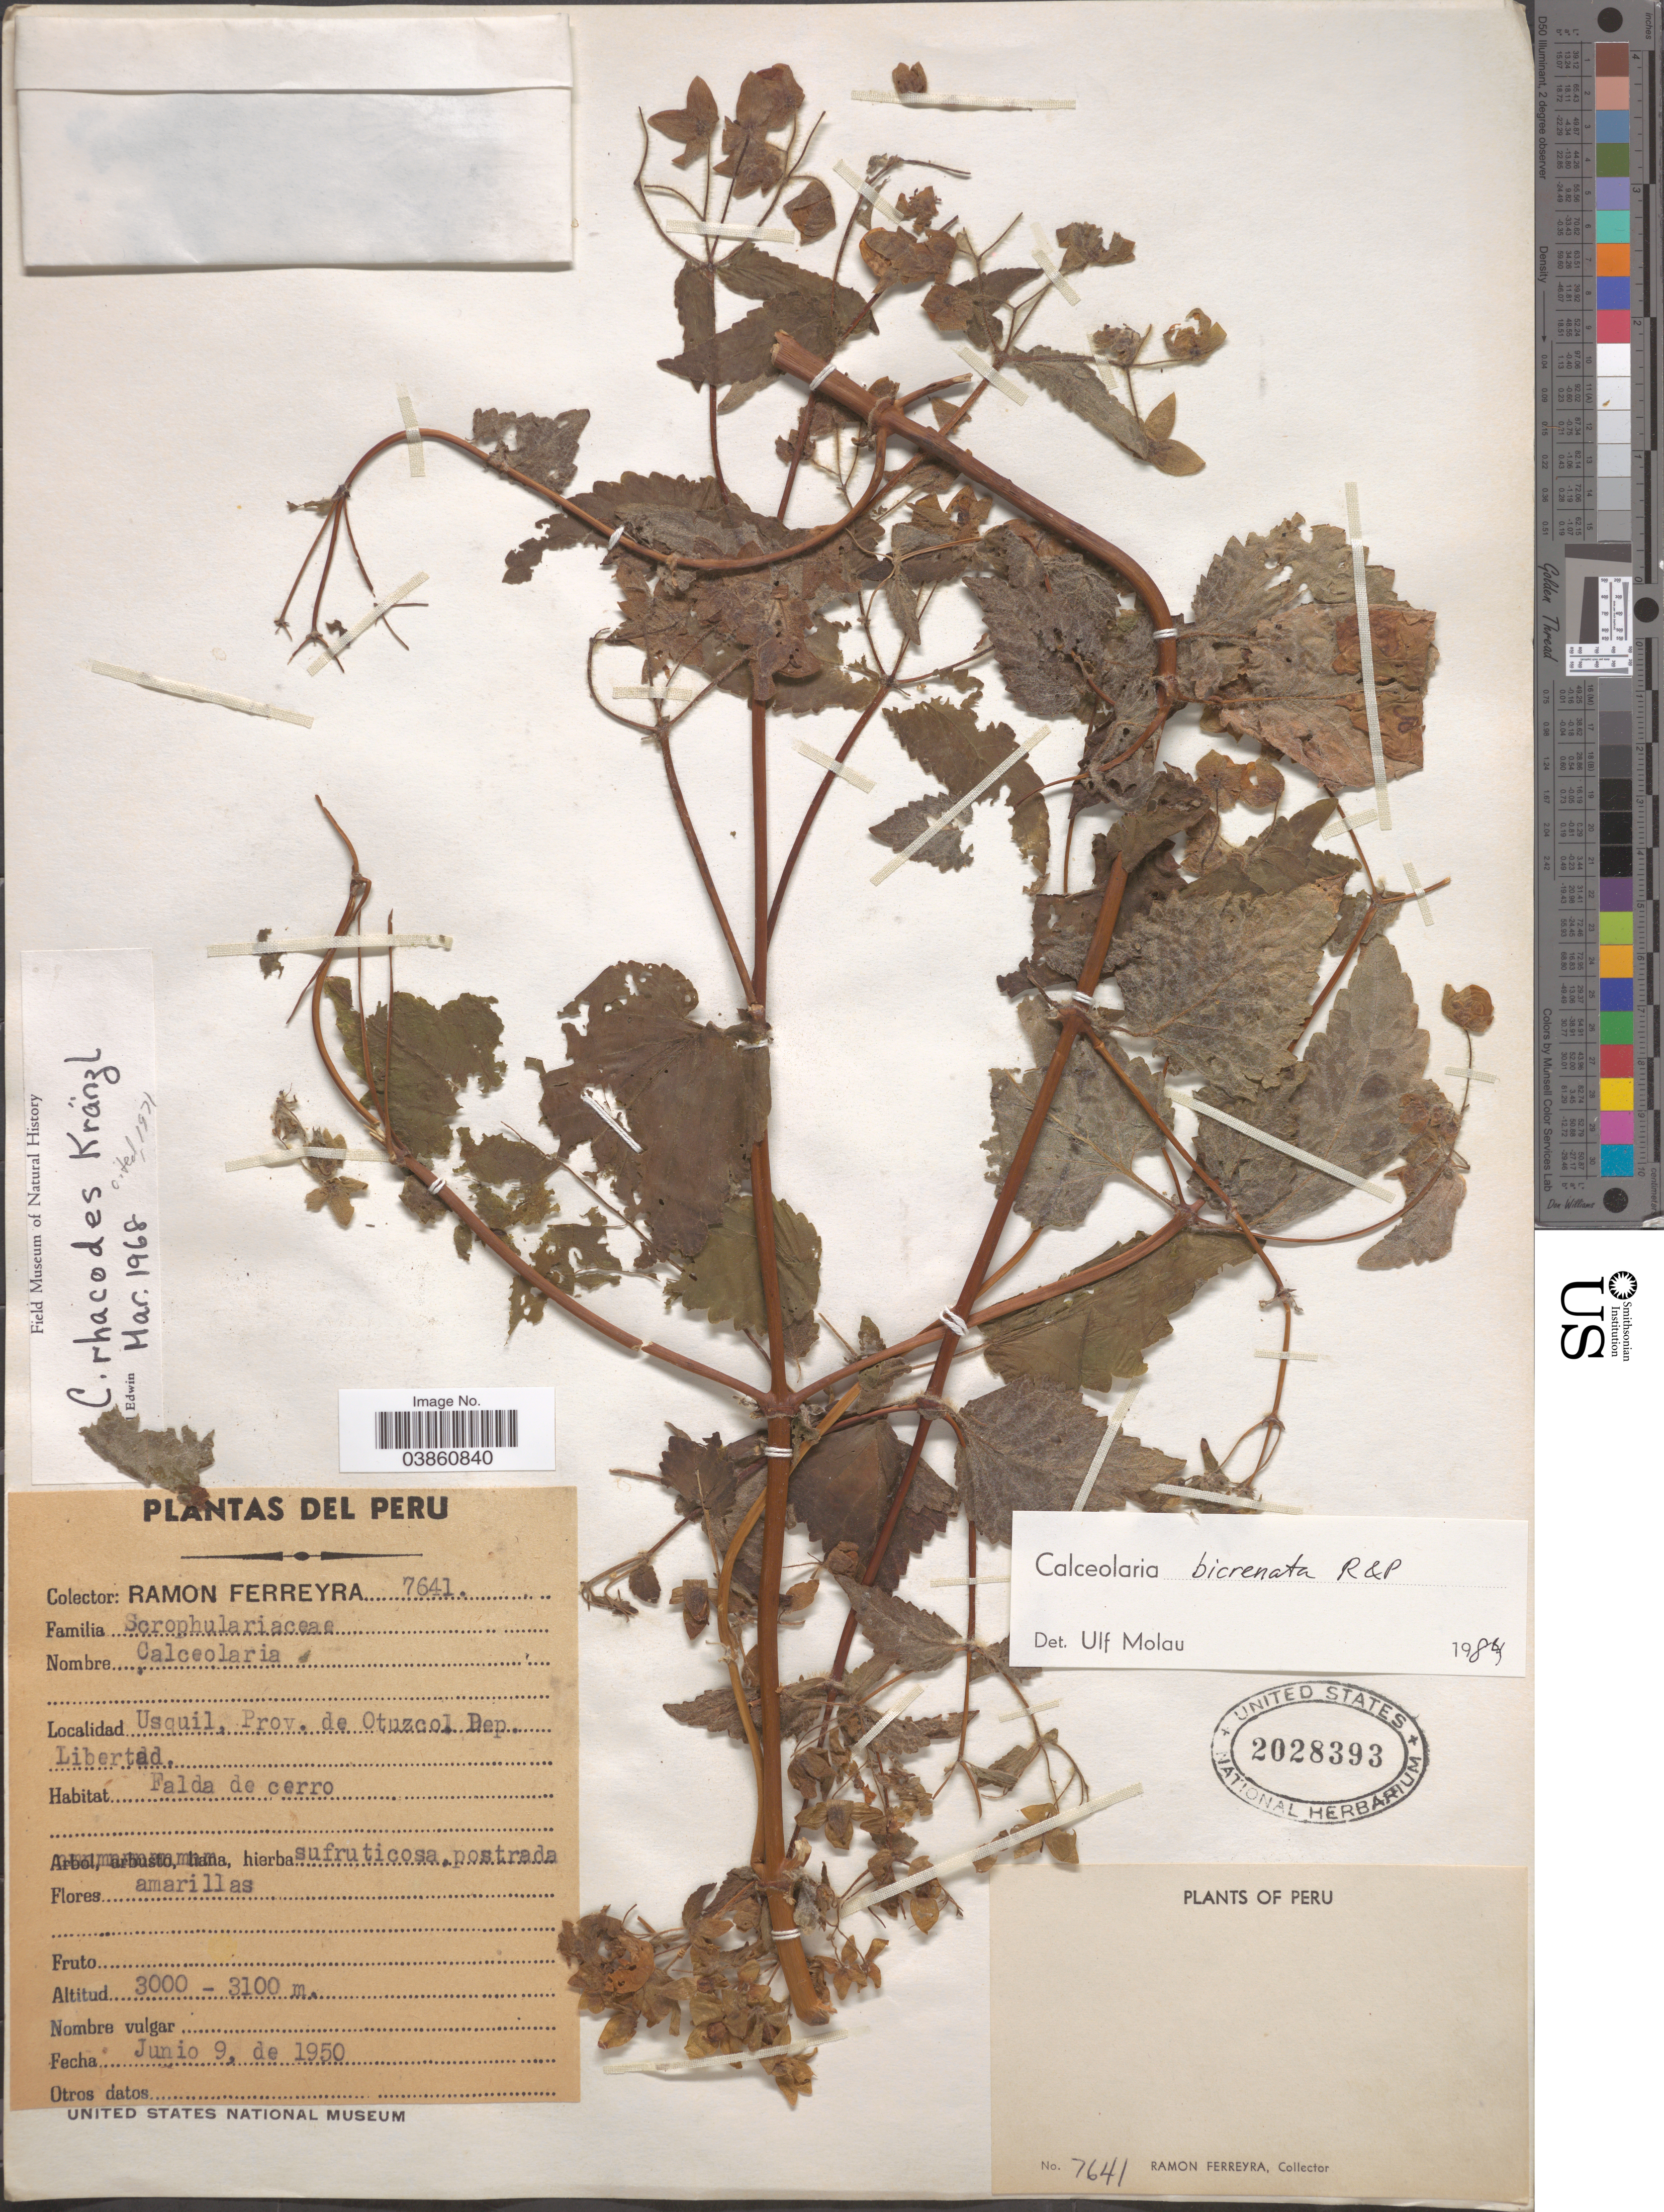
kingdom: Plantae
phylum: Tracheophyta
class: Magnoliopsida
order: Lamiales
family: Calceolariaceae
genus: Calceolaria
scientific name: Calceolaria bicrenata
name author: Ruiz & Pav.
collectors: R. A. Ferreyra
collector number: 7641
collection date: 1950-06-09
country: Peru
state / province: La Libertad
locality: Usquil. Prov. de Otuzco. Dep. Libertad.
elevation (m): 3000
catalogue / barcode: US 2028393